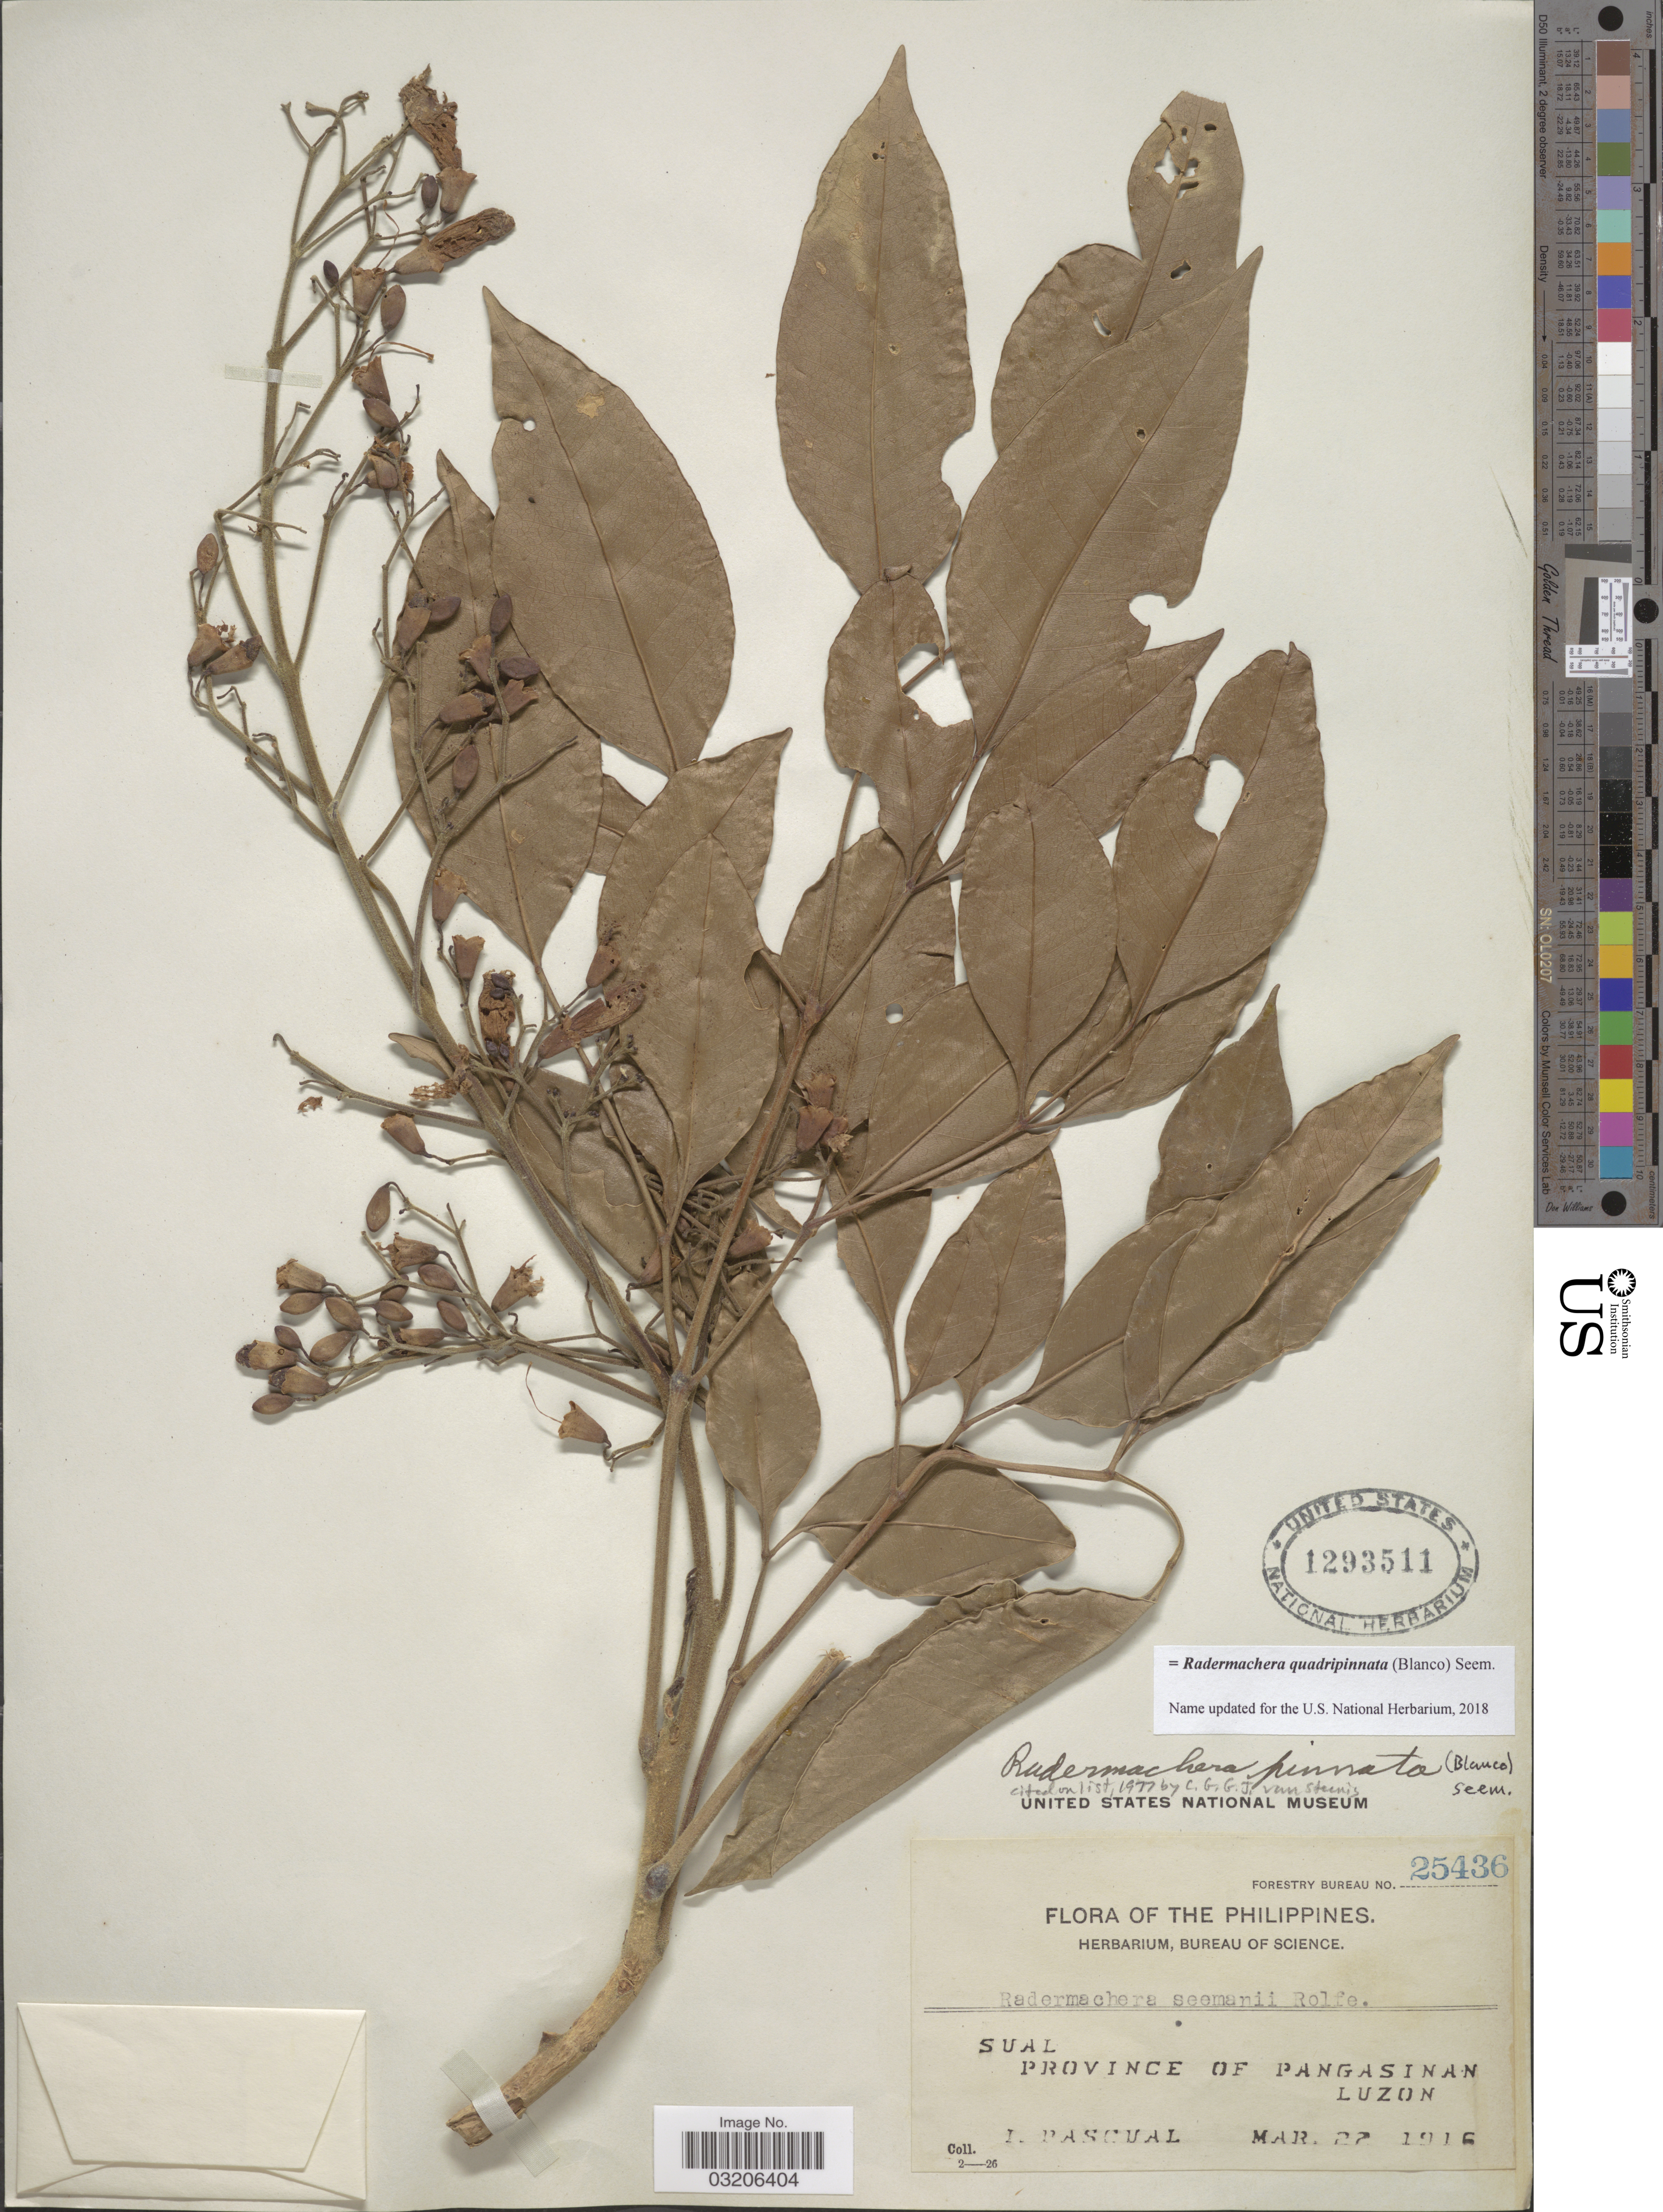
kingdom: Plantae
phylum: Tracheophyta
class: Magnoliopsida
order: Lamiales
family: Bignoniaceae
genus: Radermachera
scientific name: Radermachera quadripinnata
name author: (Blanco) Seem.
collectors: I. Pascual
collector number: Forestry Bureau 25436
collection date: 1916-03-27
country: Philippines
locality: Sual, Province of Pangasinan, Luzon.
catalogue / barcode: US 1293511